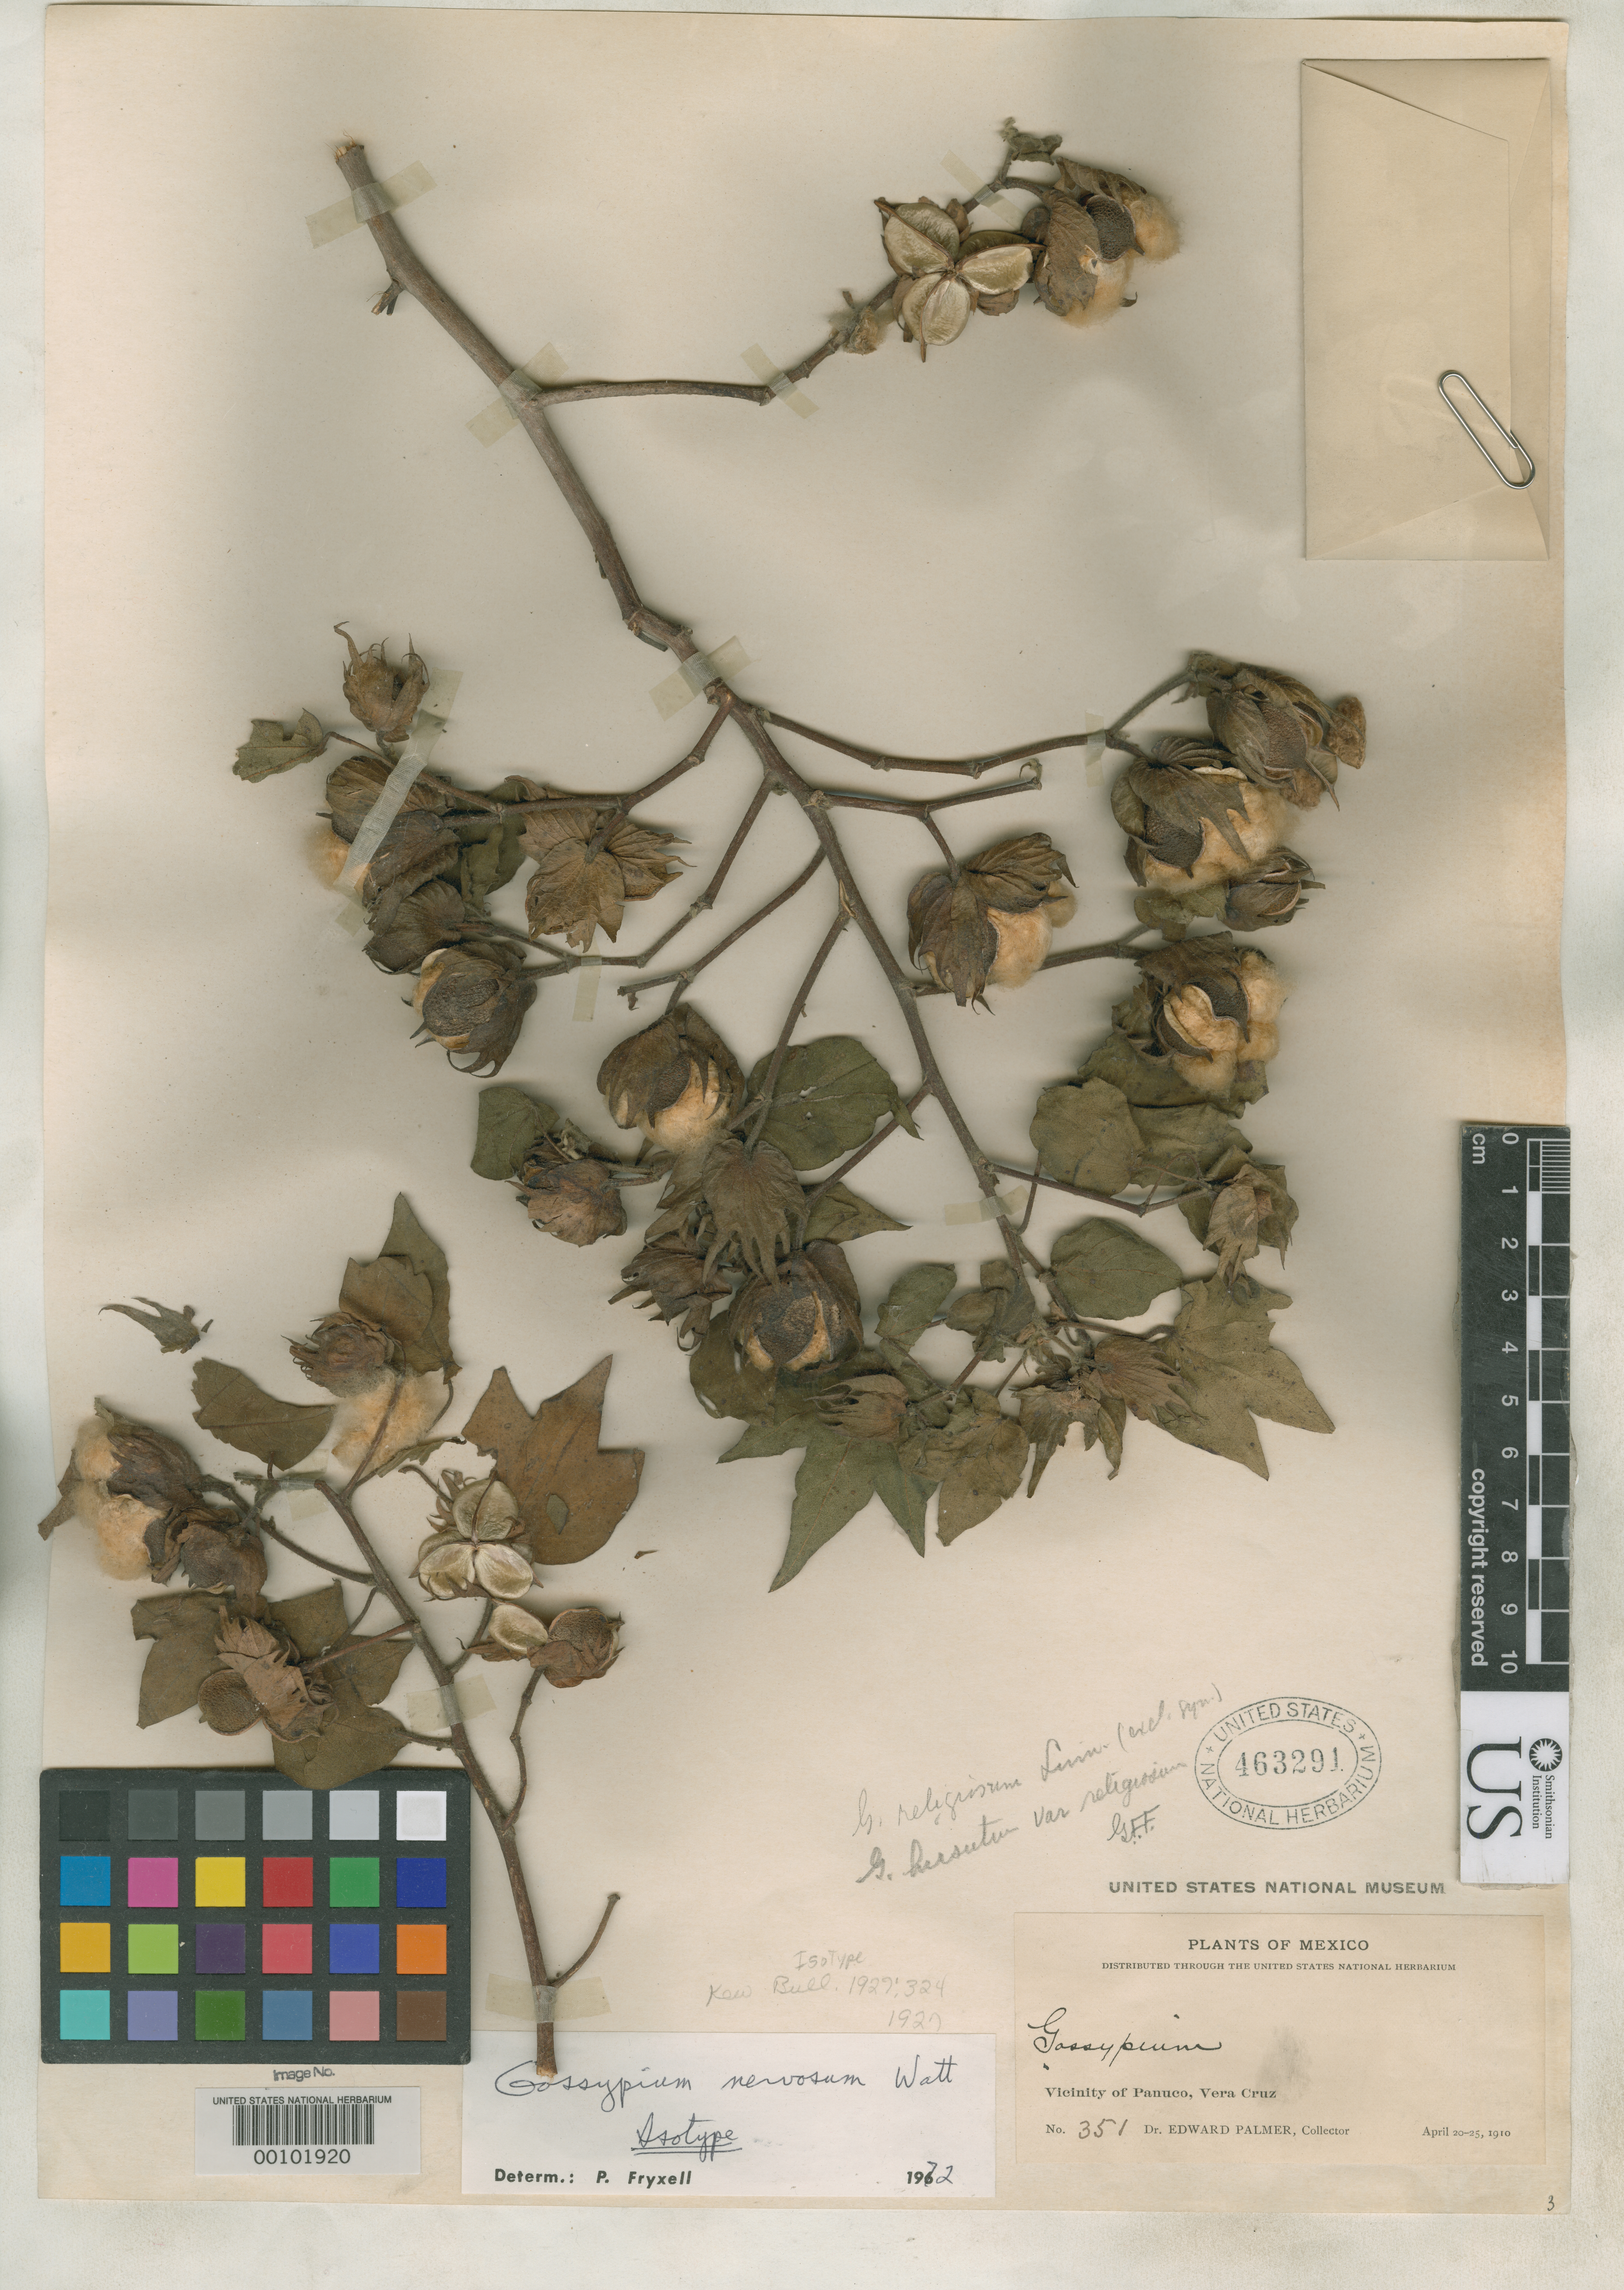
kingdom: Plantae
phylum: Tracheophyta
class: Magnoliopsida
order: Malvales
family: Malvaceae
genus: Gossypium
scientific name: Gossypium nervosum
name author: G. Watt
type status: Isotype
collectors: E. Palmer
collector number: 351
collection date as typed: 20 Apr 1910 to 25 Apr 1910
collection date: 1910-04-20/1910-04-25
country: Mexico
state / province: Veracruz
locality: Panunco vicinity.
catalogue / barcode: US 463291